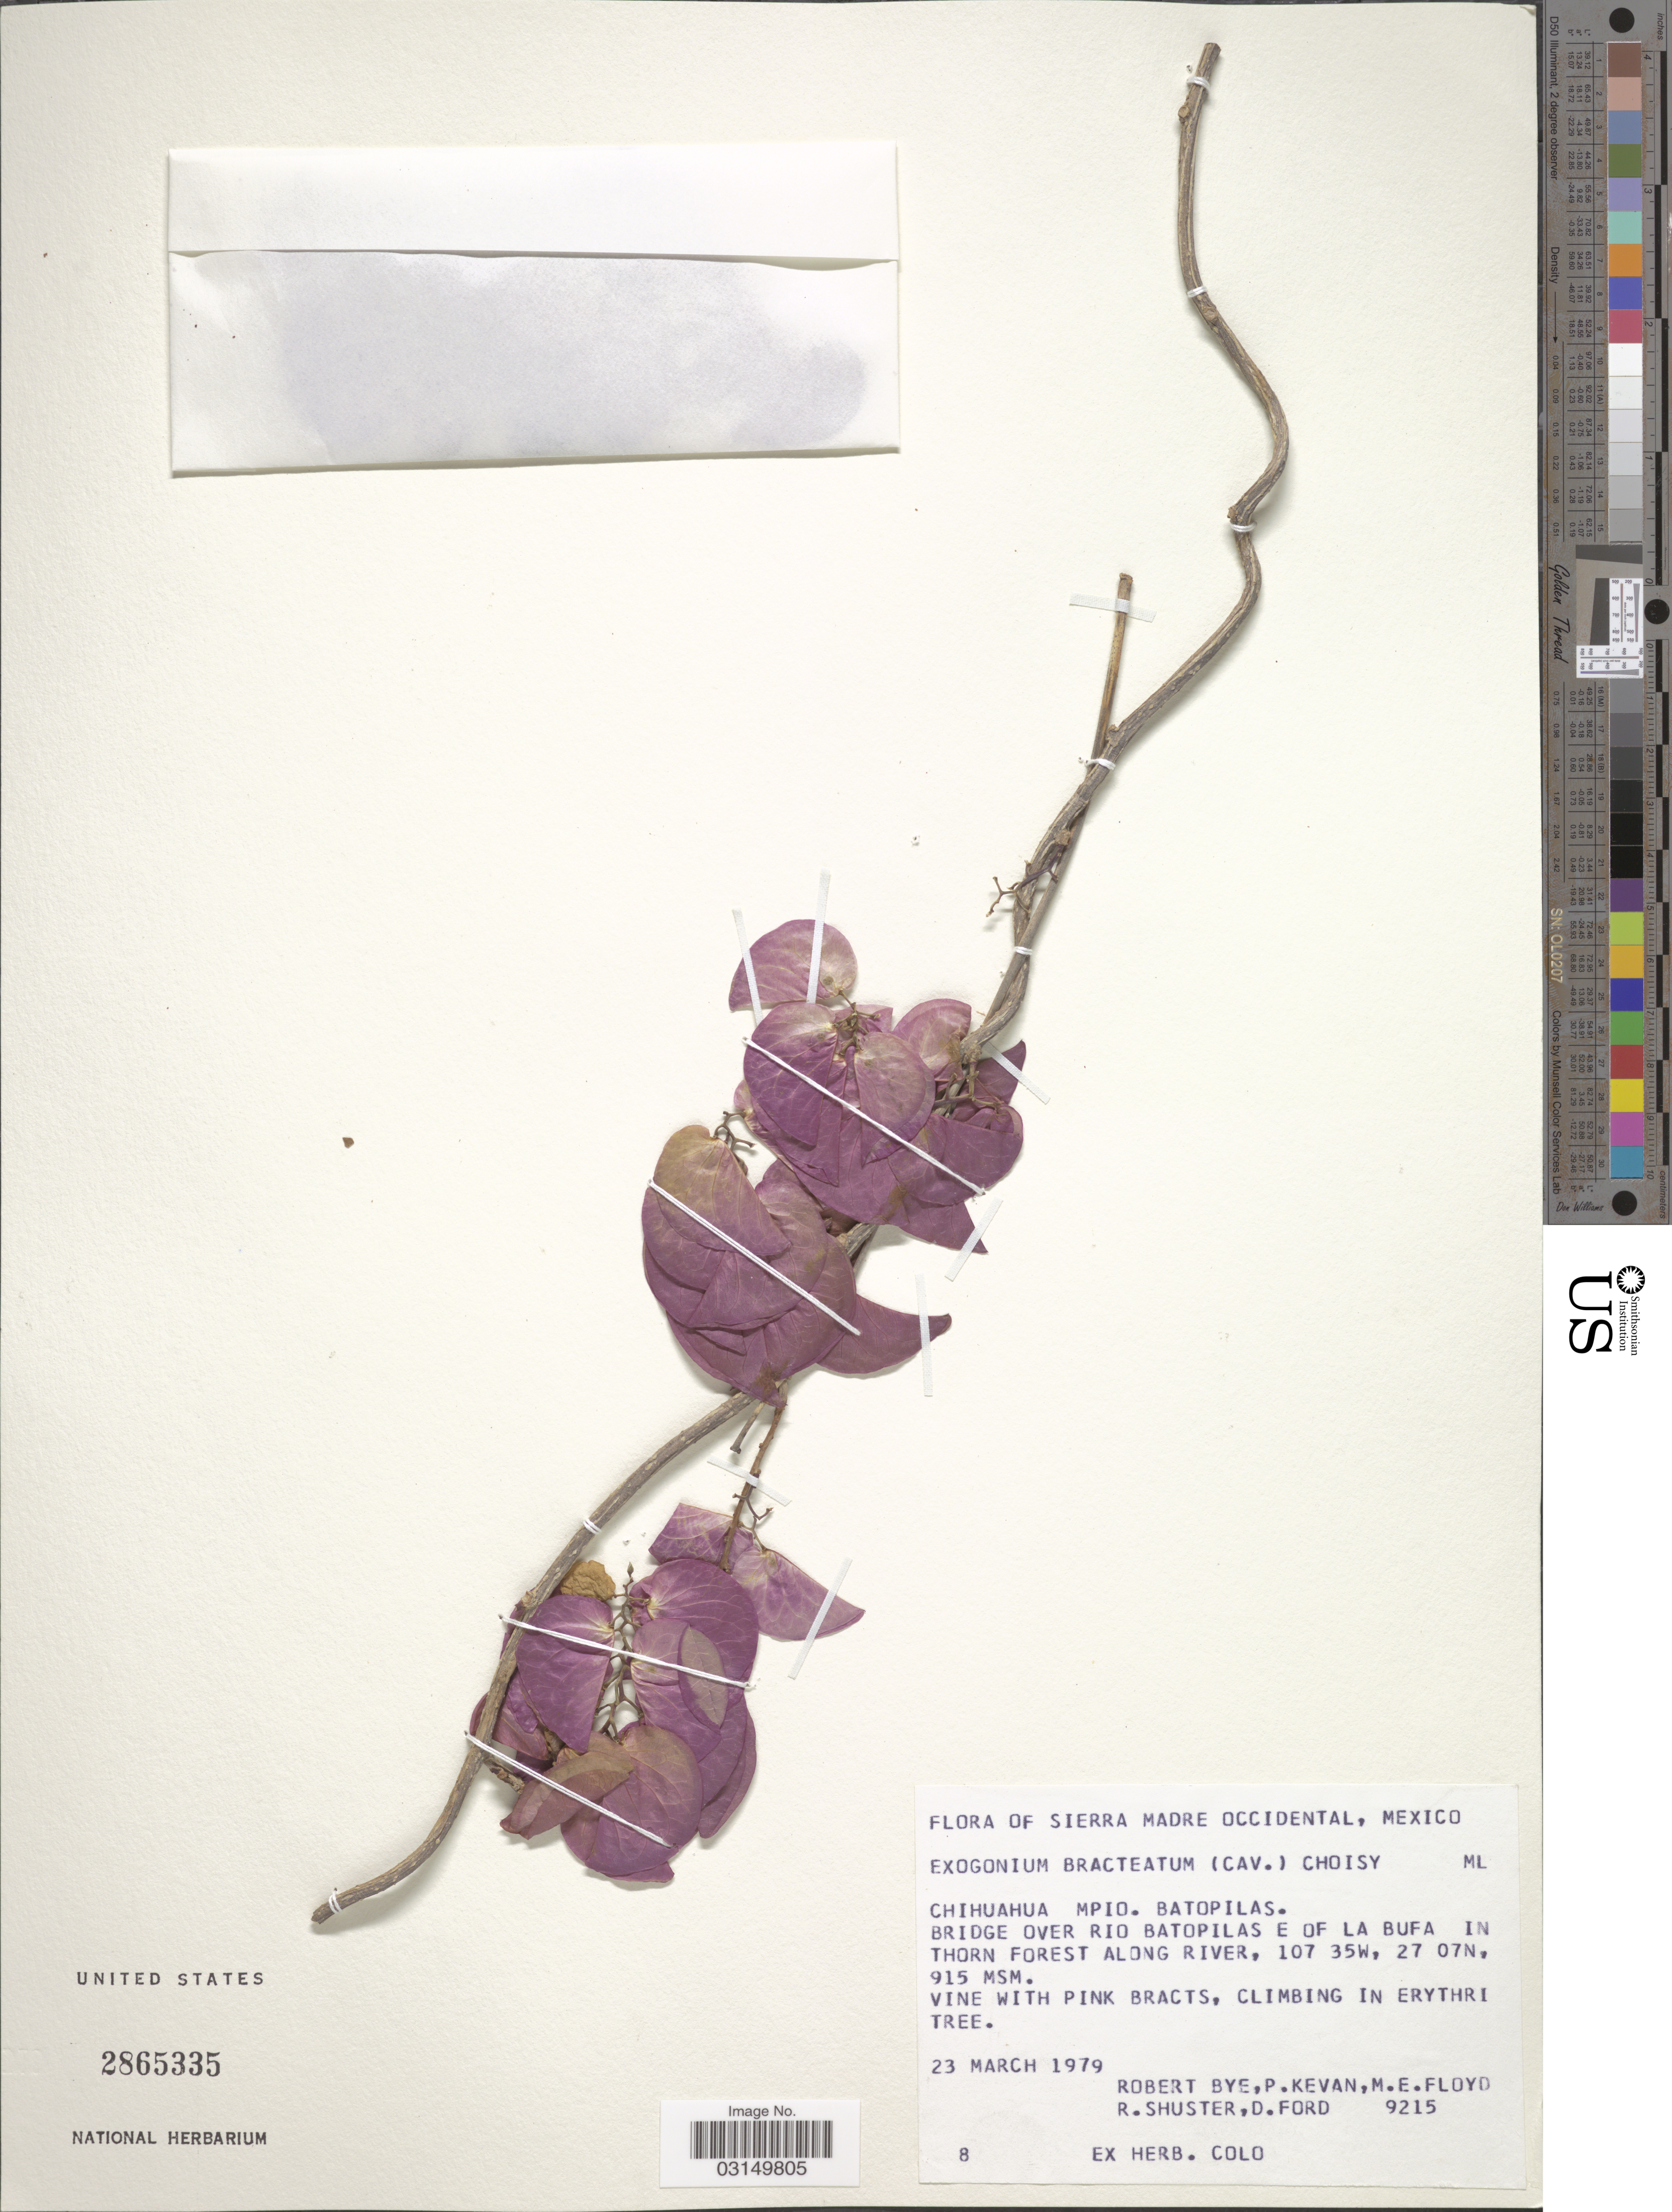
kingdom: Plantae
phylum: Tracheophyta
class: Magnoliopsida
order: Solanales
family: Convolvulaceae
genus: Ipomoea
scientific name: Ipomoea bracteata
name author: Cav.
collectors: R. A. Bye, Kevan, P., Floyd, M. E., Shuster, R. & D. Ford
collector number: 9215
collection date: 1979-03-23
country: Mexico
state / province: Chihuahua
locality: Sierra madre Occidental, Chihuahua Mpio. Batopilas, Bridge over Rio Batopilas E of La Bufa in Thorn Forest along river.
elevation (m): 915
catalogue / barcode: US 2865335